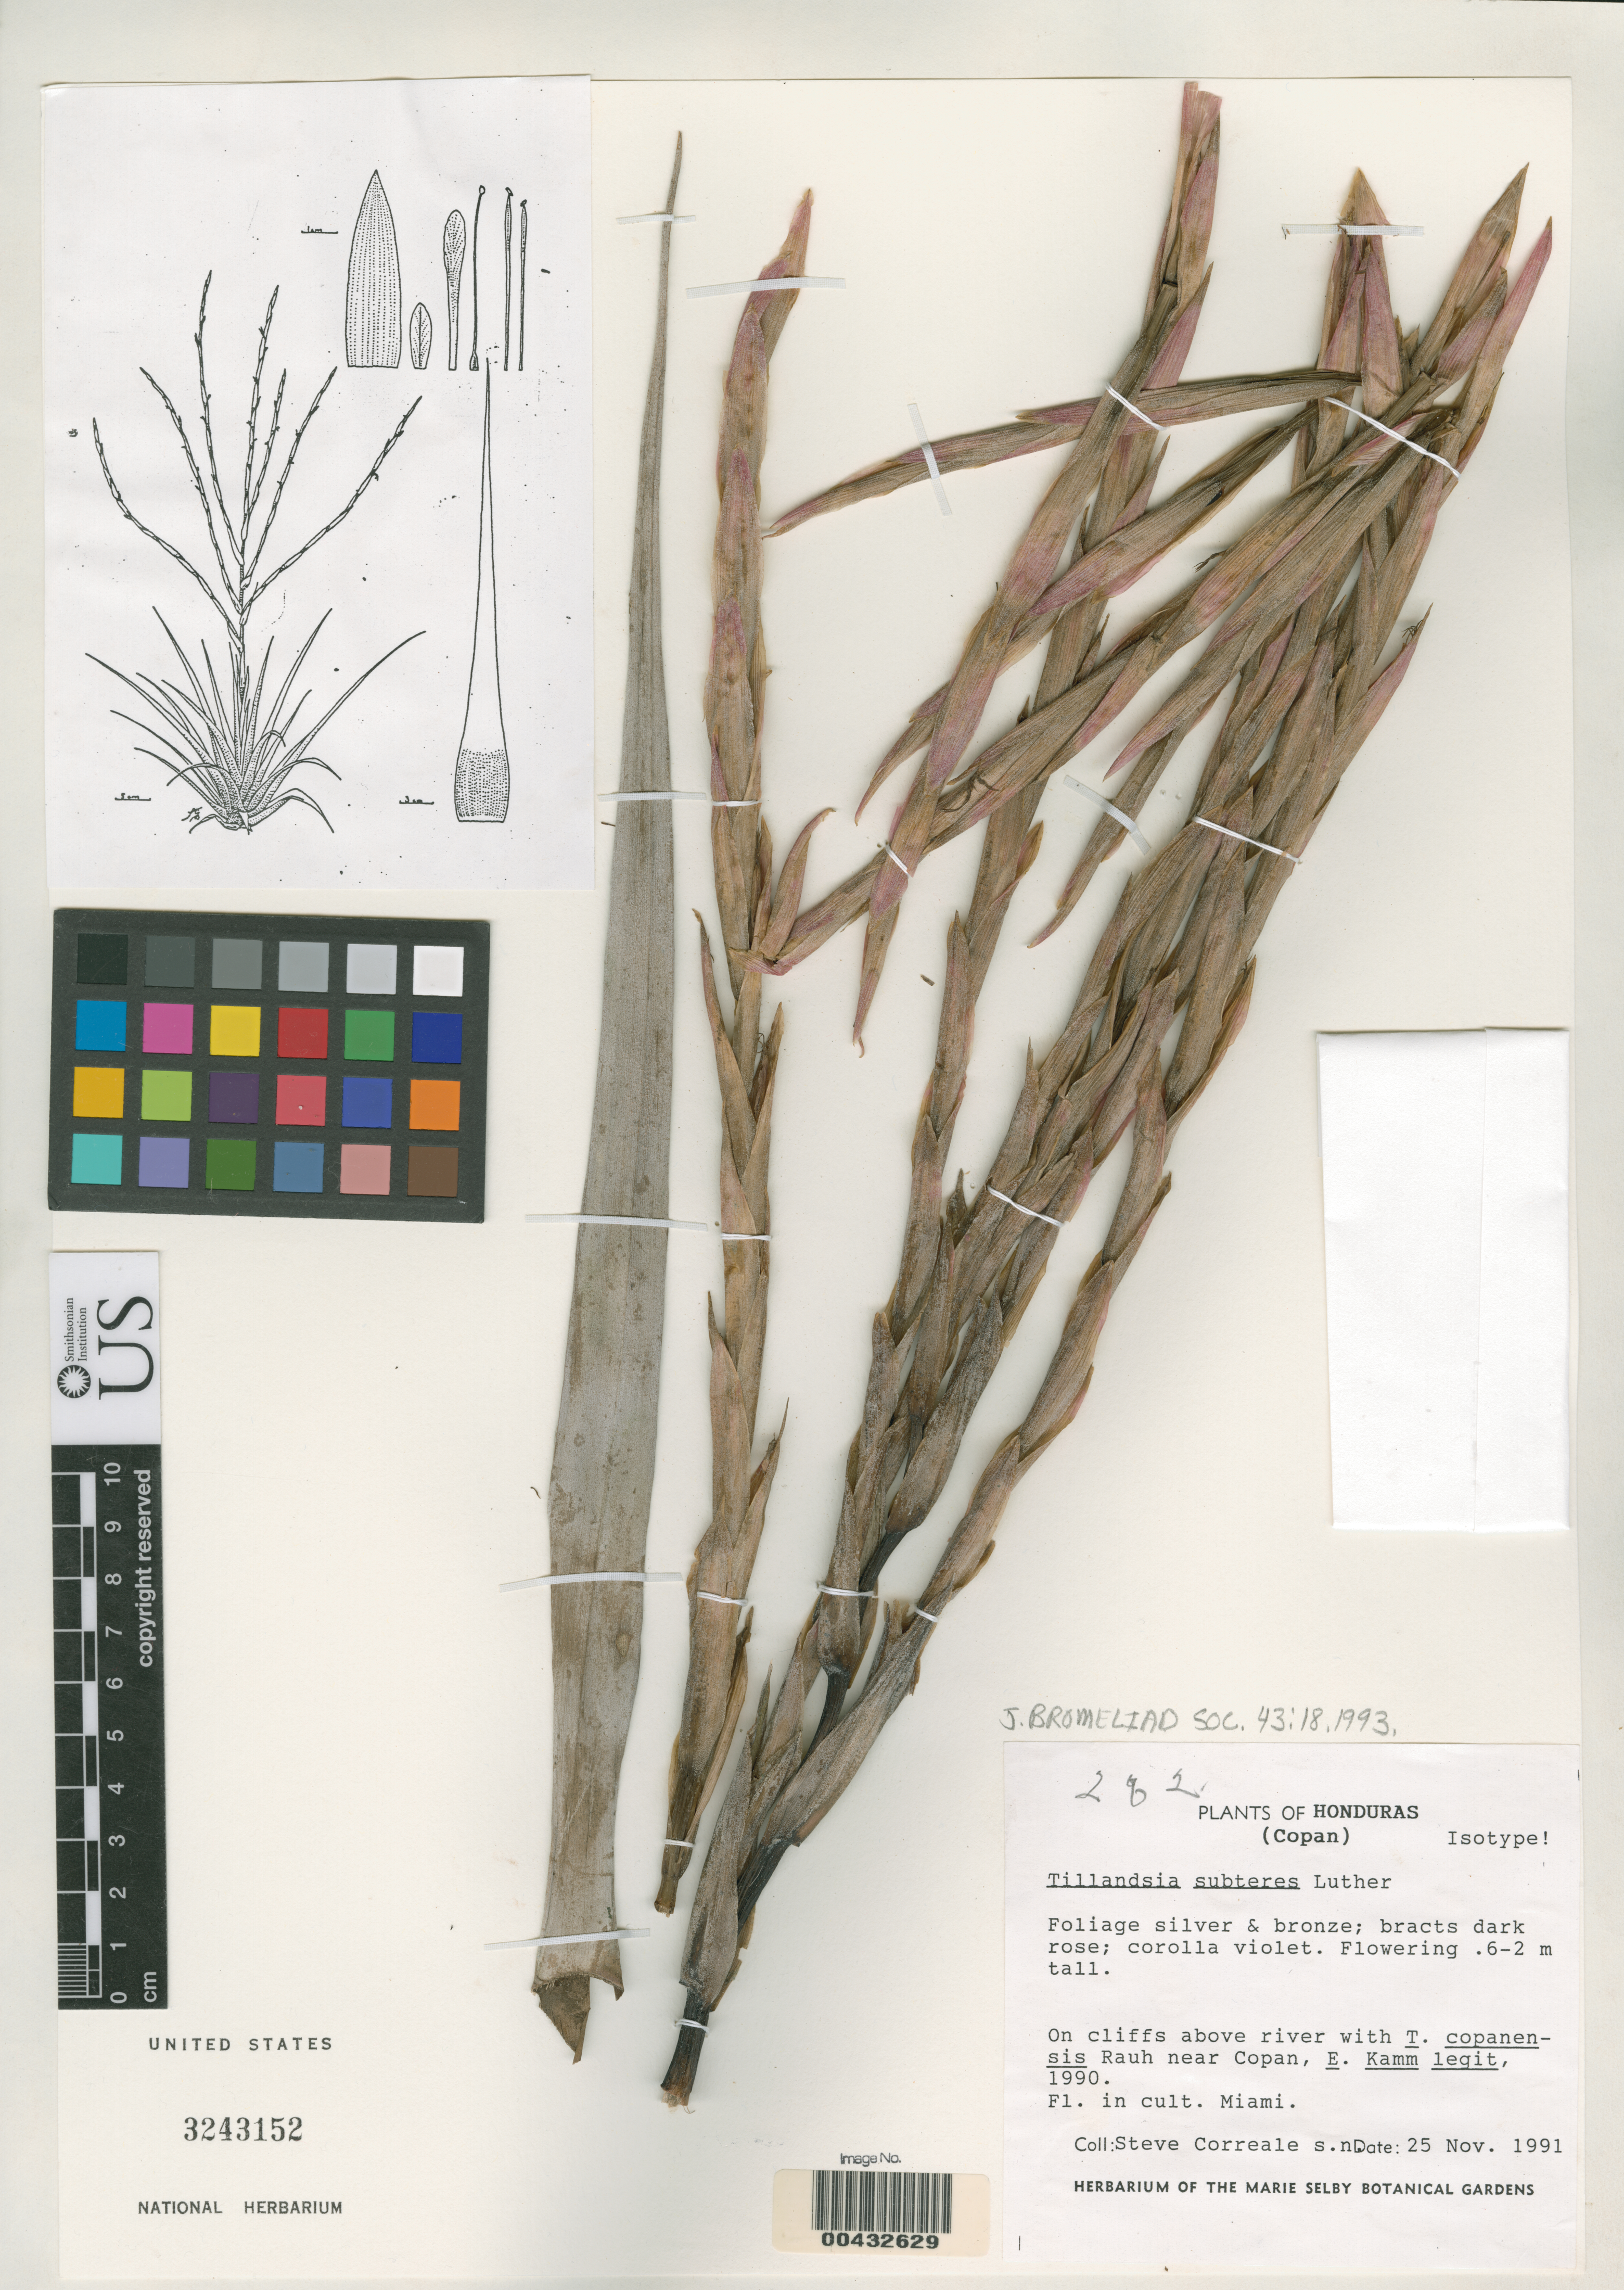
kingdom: Plantae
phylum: Tracheophyta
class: Liliopsida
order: Poales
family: Bromeliaceae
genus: Tillandsia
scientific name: Tillandsia subteres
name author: H. Luther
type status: Isotype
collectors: S. Correale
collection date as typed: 25 Nov 1991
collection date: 1991-11-25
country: Honduras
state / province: Copán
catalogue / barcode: US 3243152